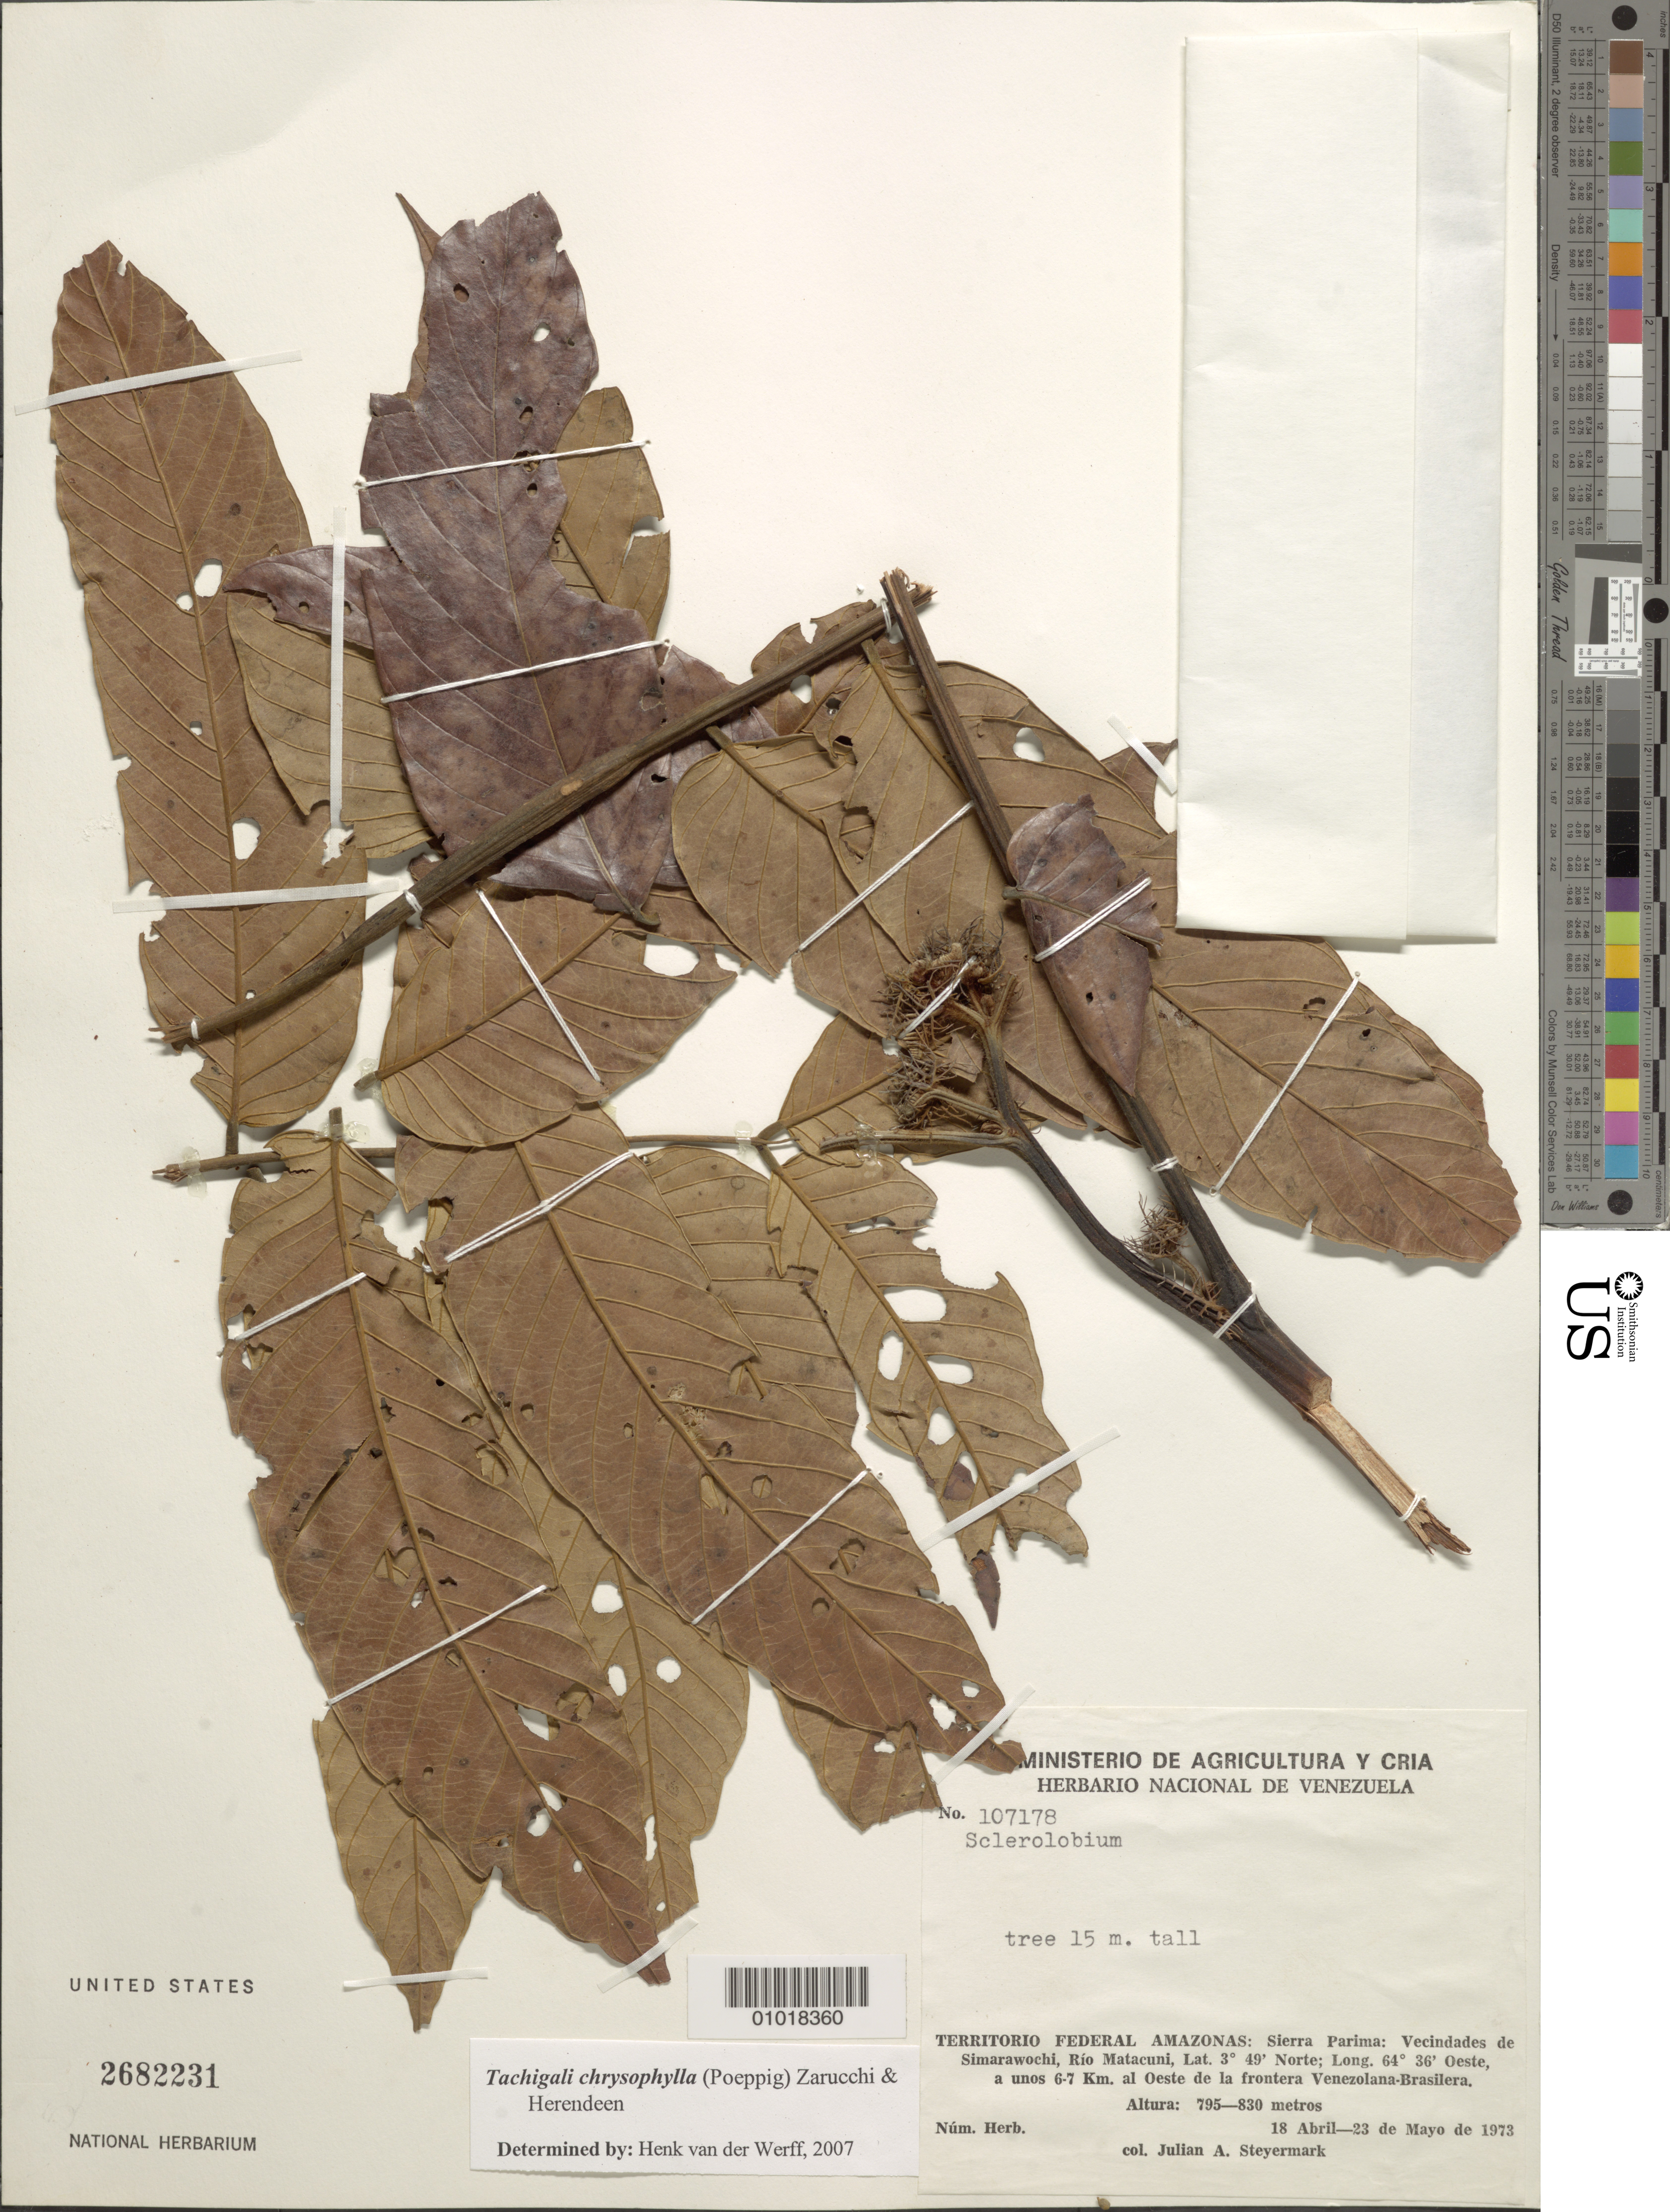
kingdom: Plantae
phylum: Tracheophyta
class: Magnoliopsida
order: Fabales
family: Fabaceae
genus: Tachigali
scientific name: Tachigali chrysophylla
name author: (Poepp.) Zarucchi & Herend.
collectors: J. Steyermark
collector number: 107178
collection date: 1973-04-18/1973-05-23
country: Venezuela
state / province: Amazonas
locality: Terriortio Federal Amazonas: Sierra Parima: Vecindades de Simarawochi, Rio Matacuni. a unos 6-7 Km, al Oeste de la frontera Venezolana- Brasilera.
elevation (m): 795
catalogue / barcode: US 2682231